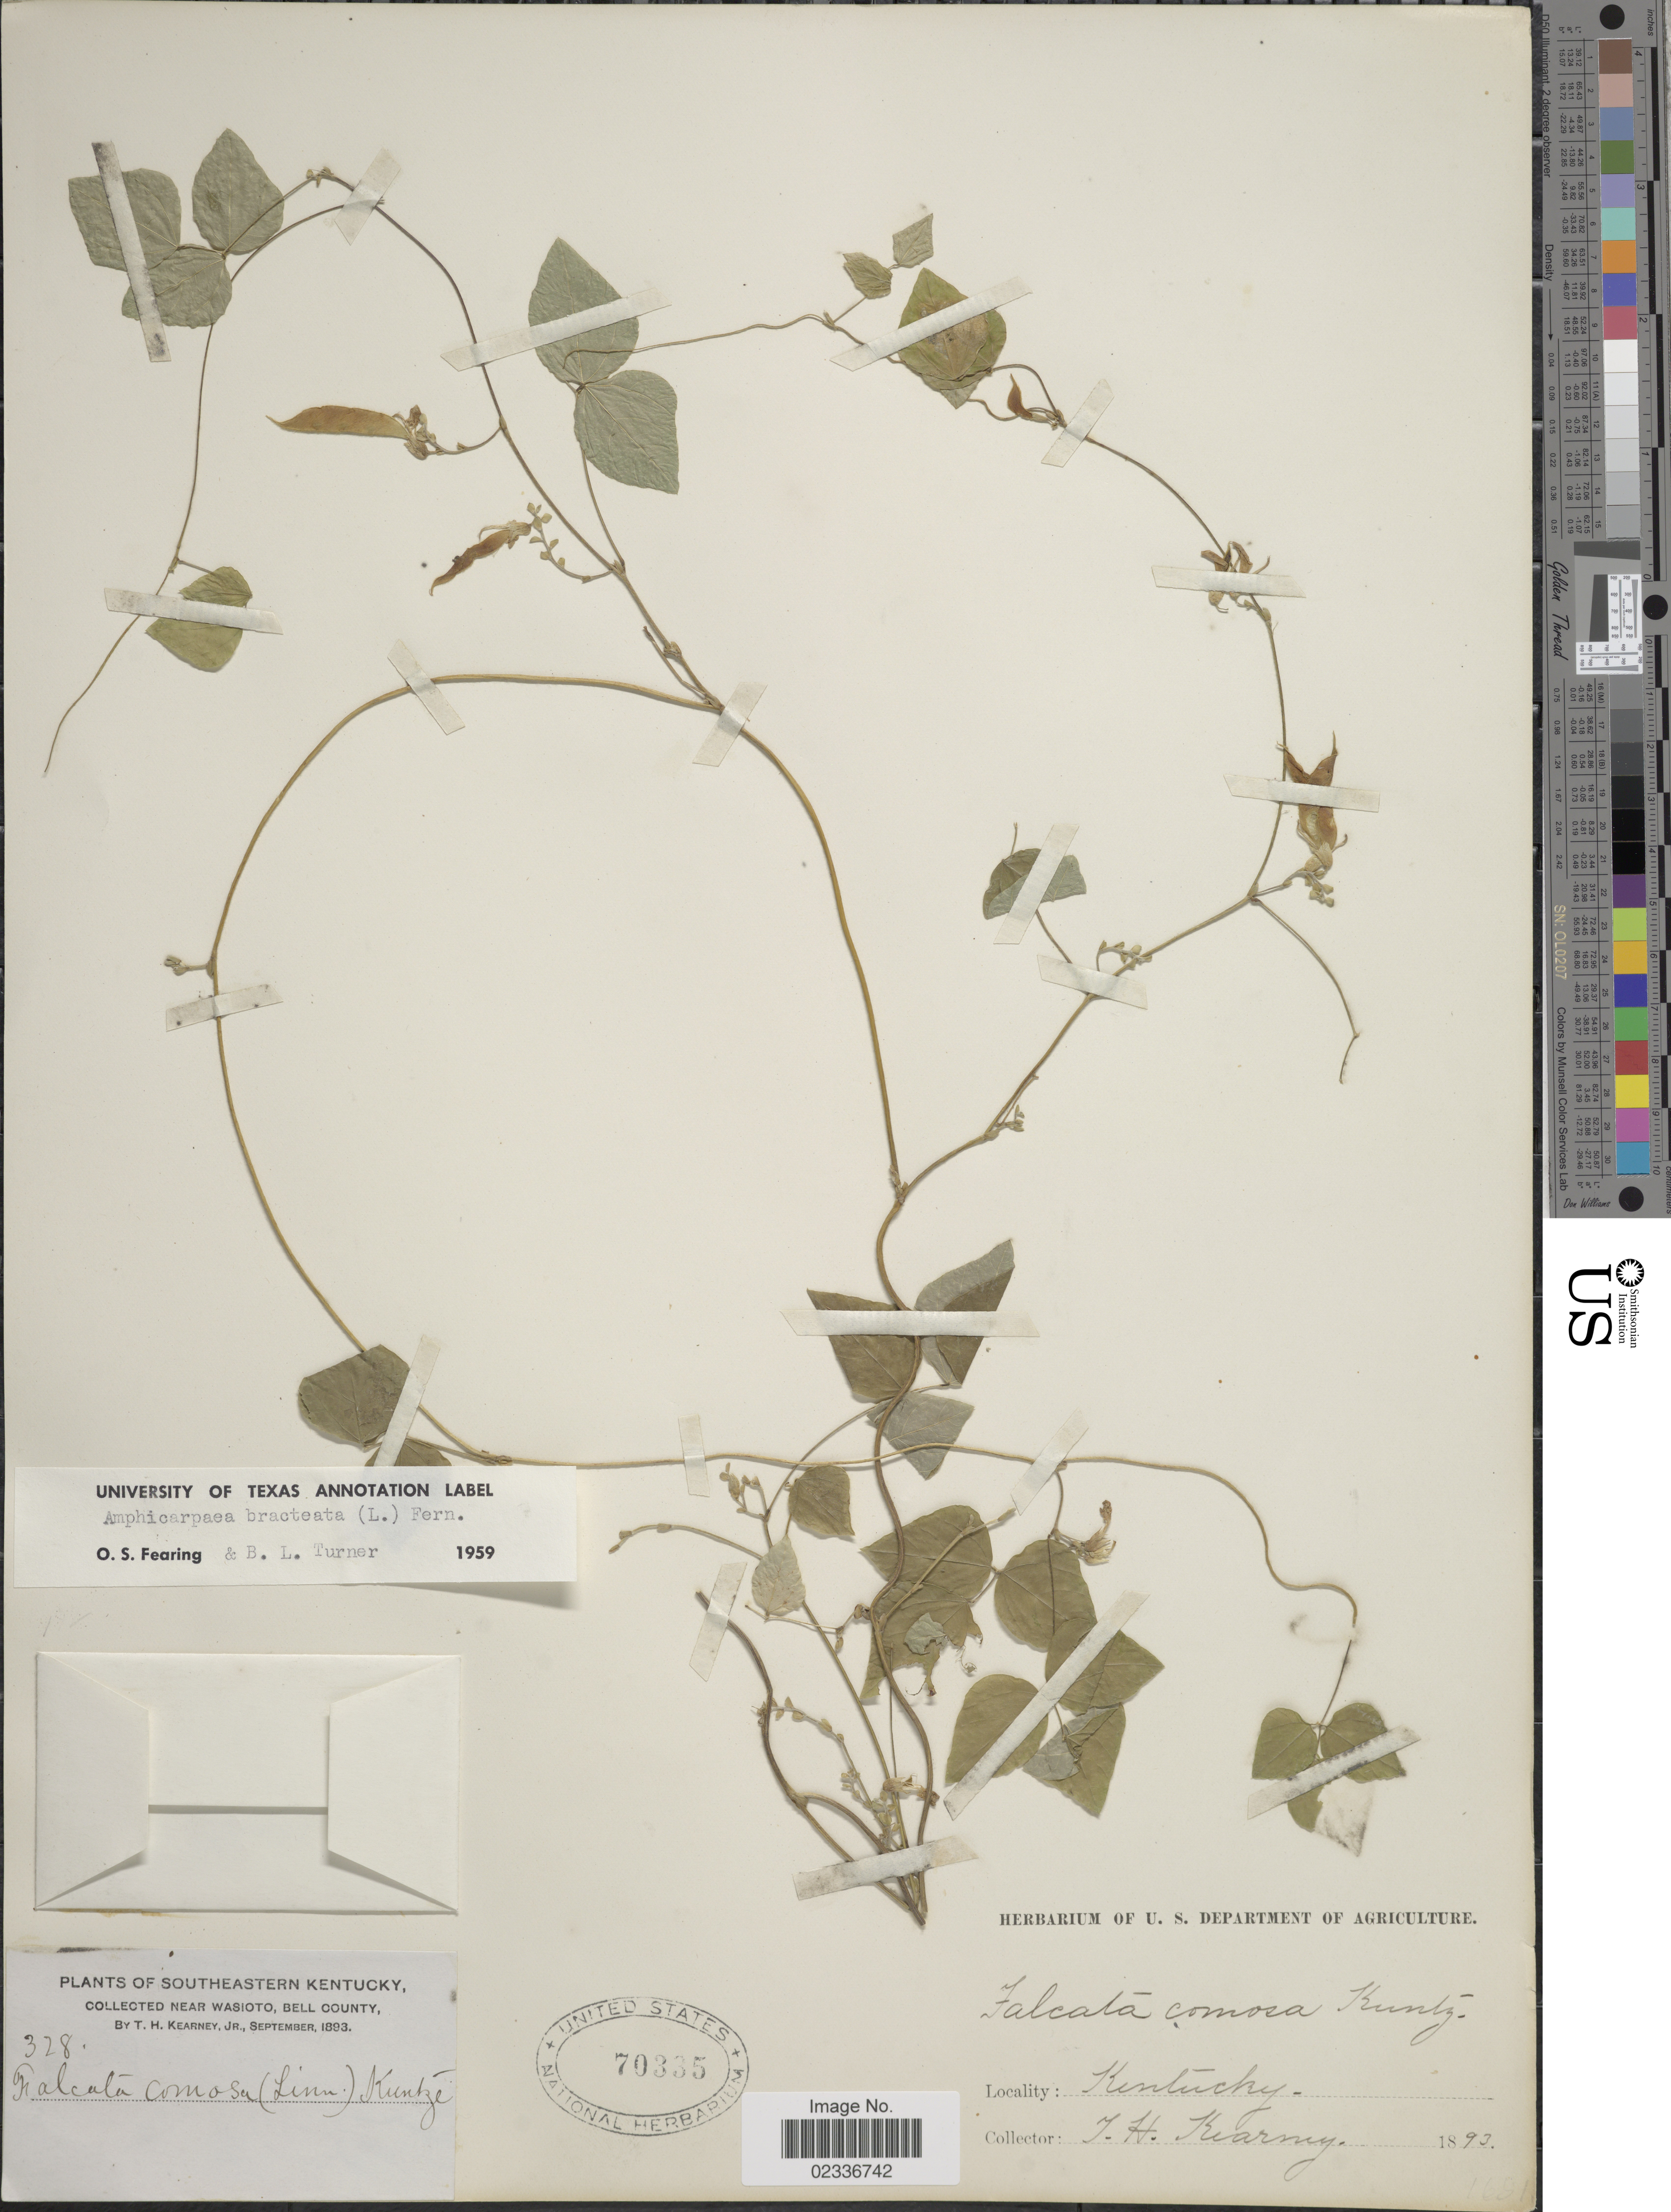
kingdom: Plantae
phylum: Tracheophyta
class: Magnoliopsida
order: Fabales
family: Fabaceae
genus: Amphicarpaea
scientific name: Amphicarpaea bracteata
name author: (L.) Fernald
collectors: T. H. Kearney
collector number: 328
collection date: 1893-09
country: United States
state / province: Kentucky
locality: Southeastern Kentucky, near Wasioto, Bell County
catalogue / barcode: US 70335